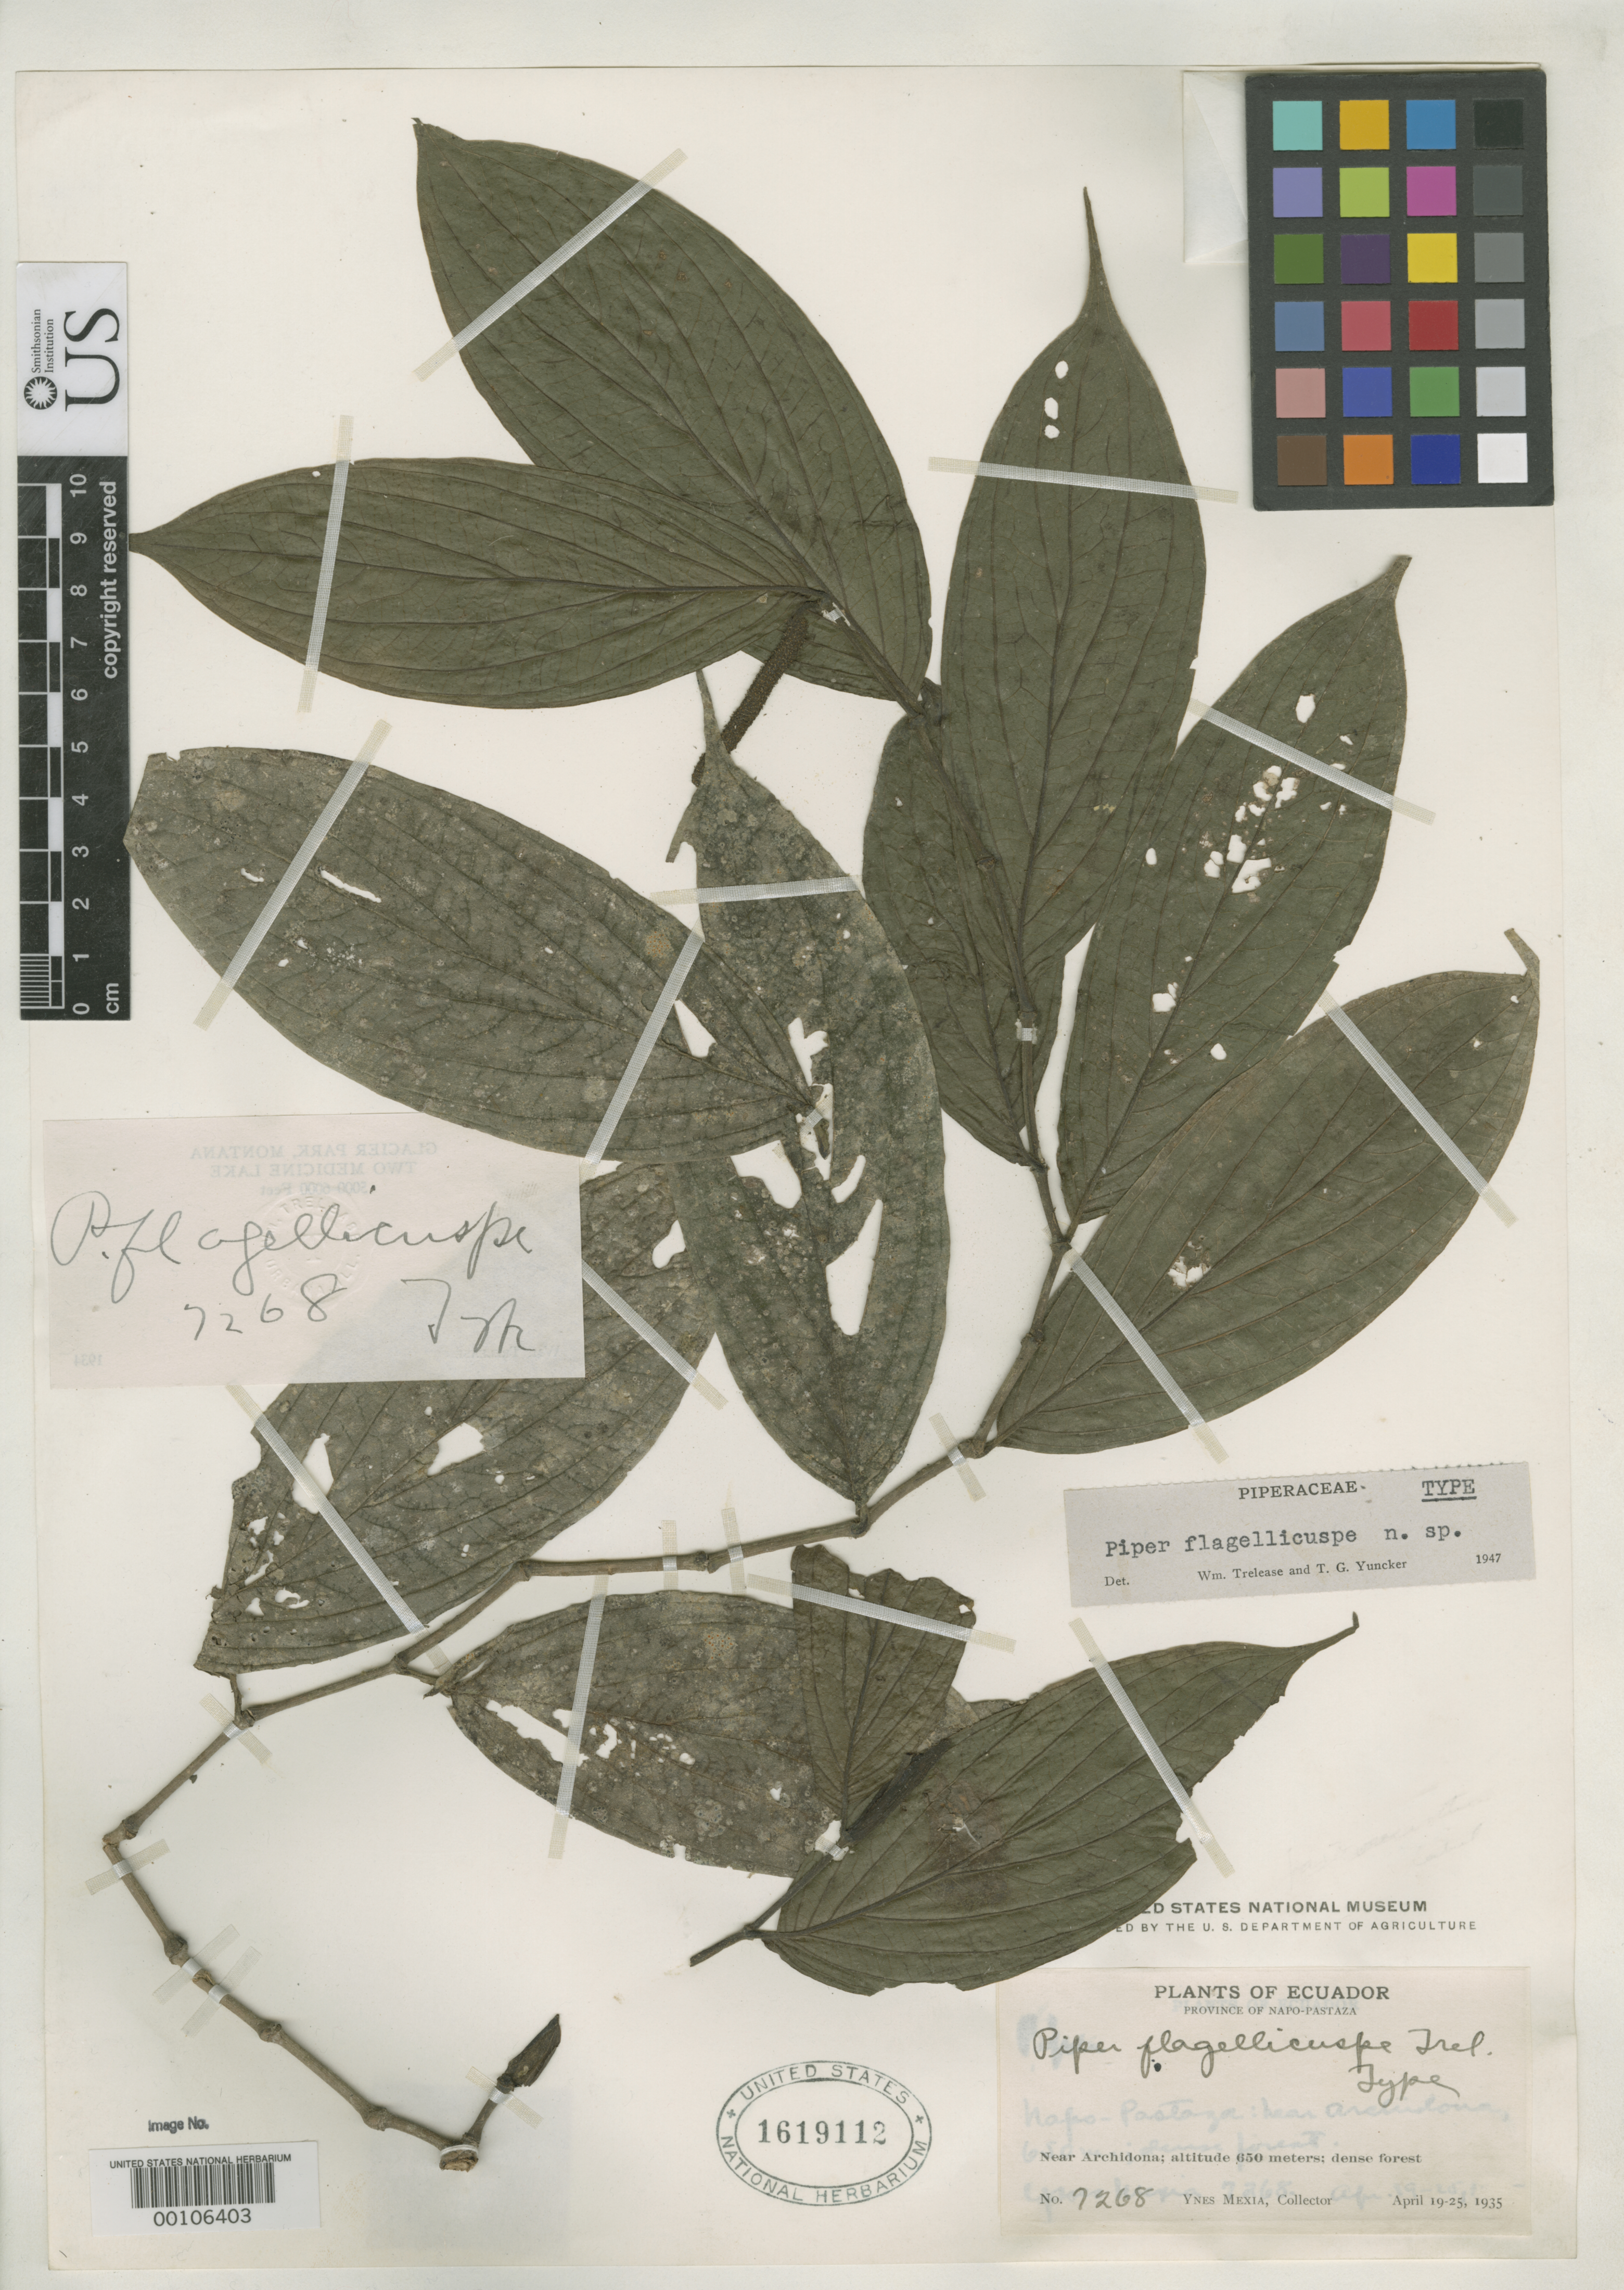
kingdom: Plantae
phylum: Tracheophyta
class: Magnoliopsida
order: Piperales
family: Piperaceae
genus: Piper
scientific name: Piper flagellicuspe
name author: Trel. & Yunck.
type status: Holotype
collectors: Y. Mexia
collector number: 7268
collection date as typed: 19 Apr 1935 to 25 Apr 1935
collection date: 1935-04-19/1935-04-25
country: Ecuador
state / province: Napo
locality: Near Archidona.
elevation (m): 650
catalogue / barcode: US 1619112